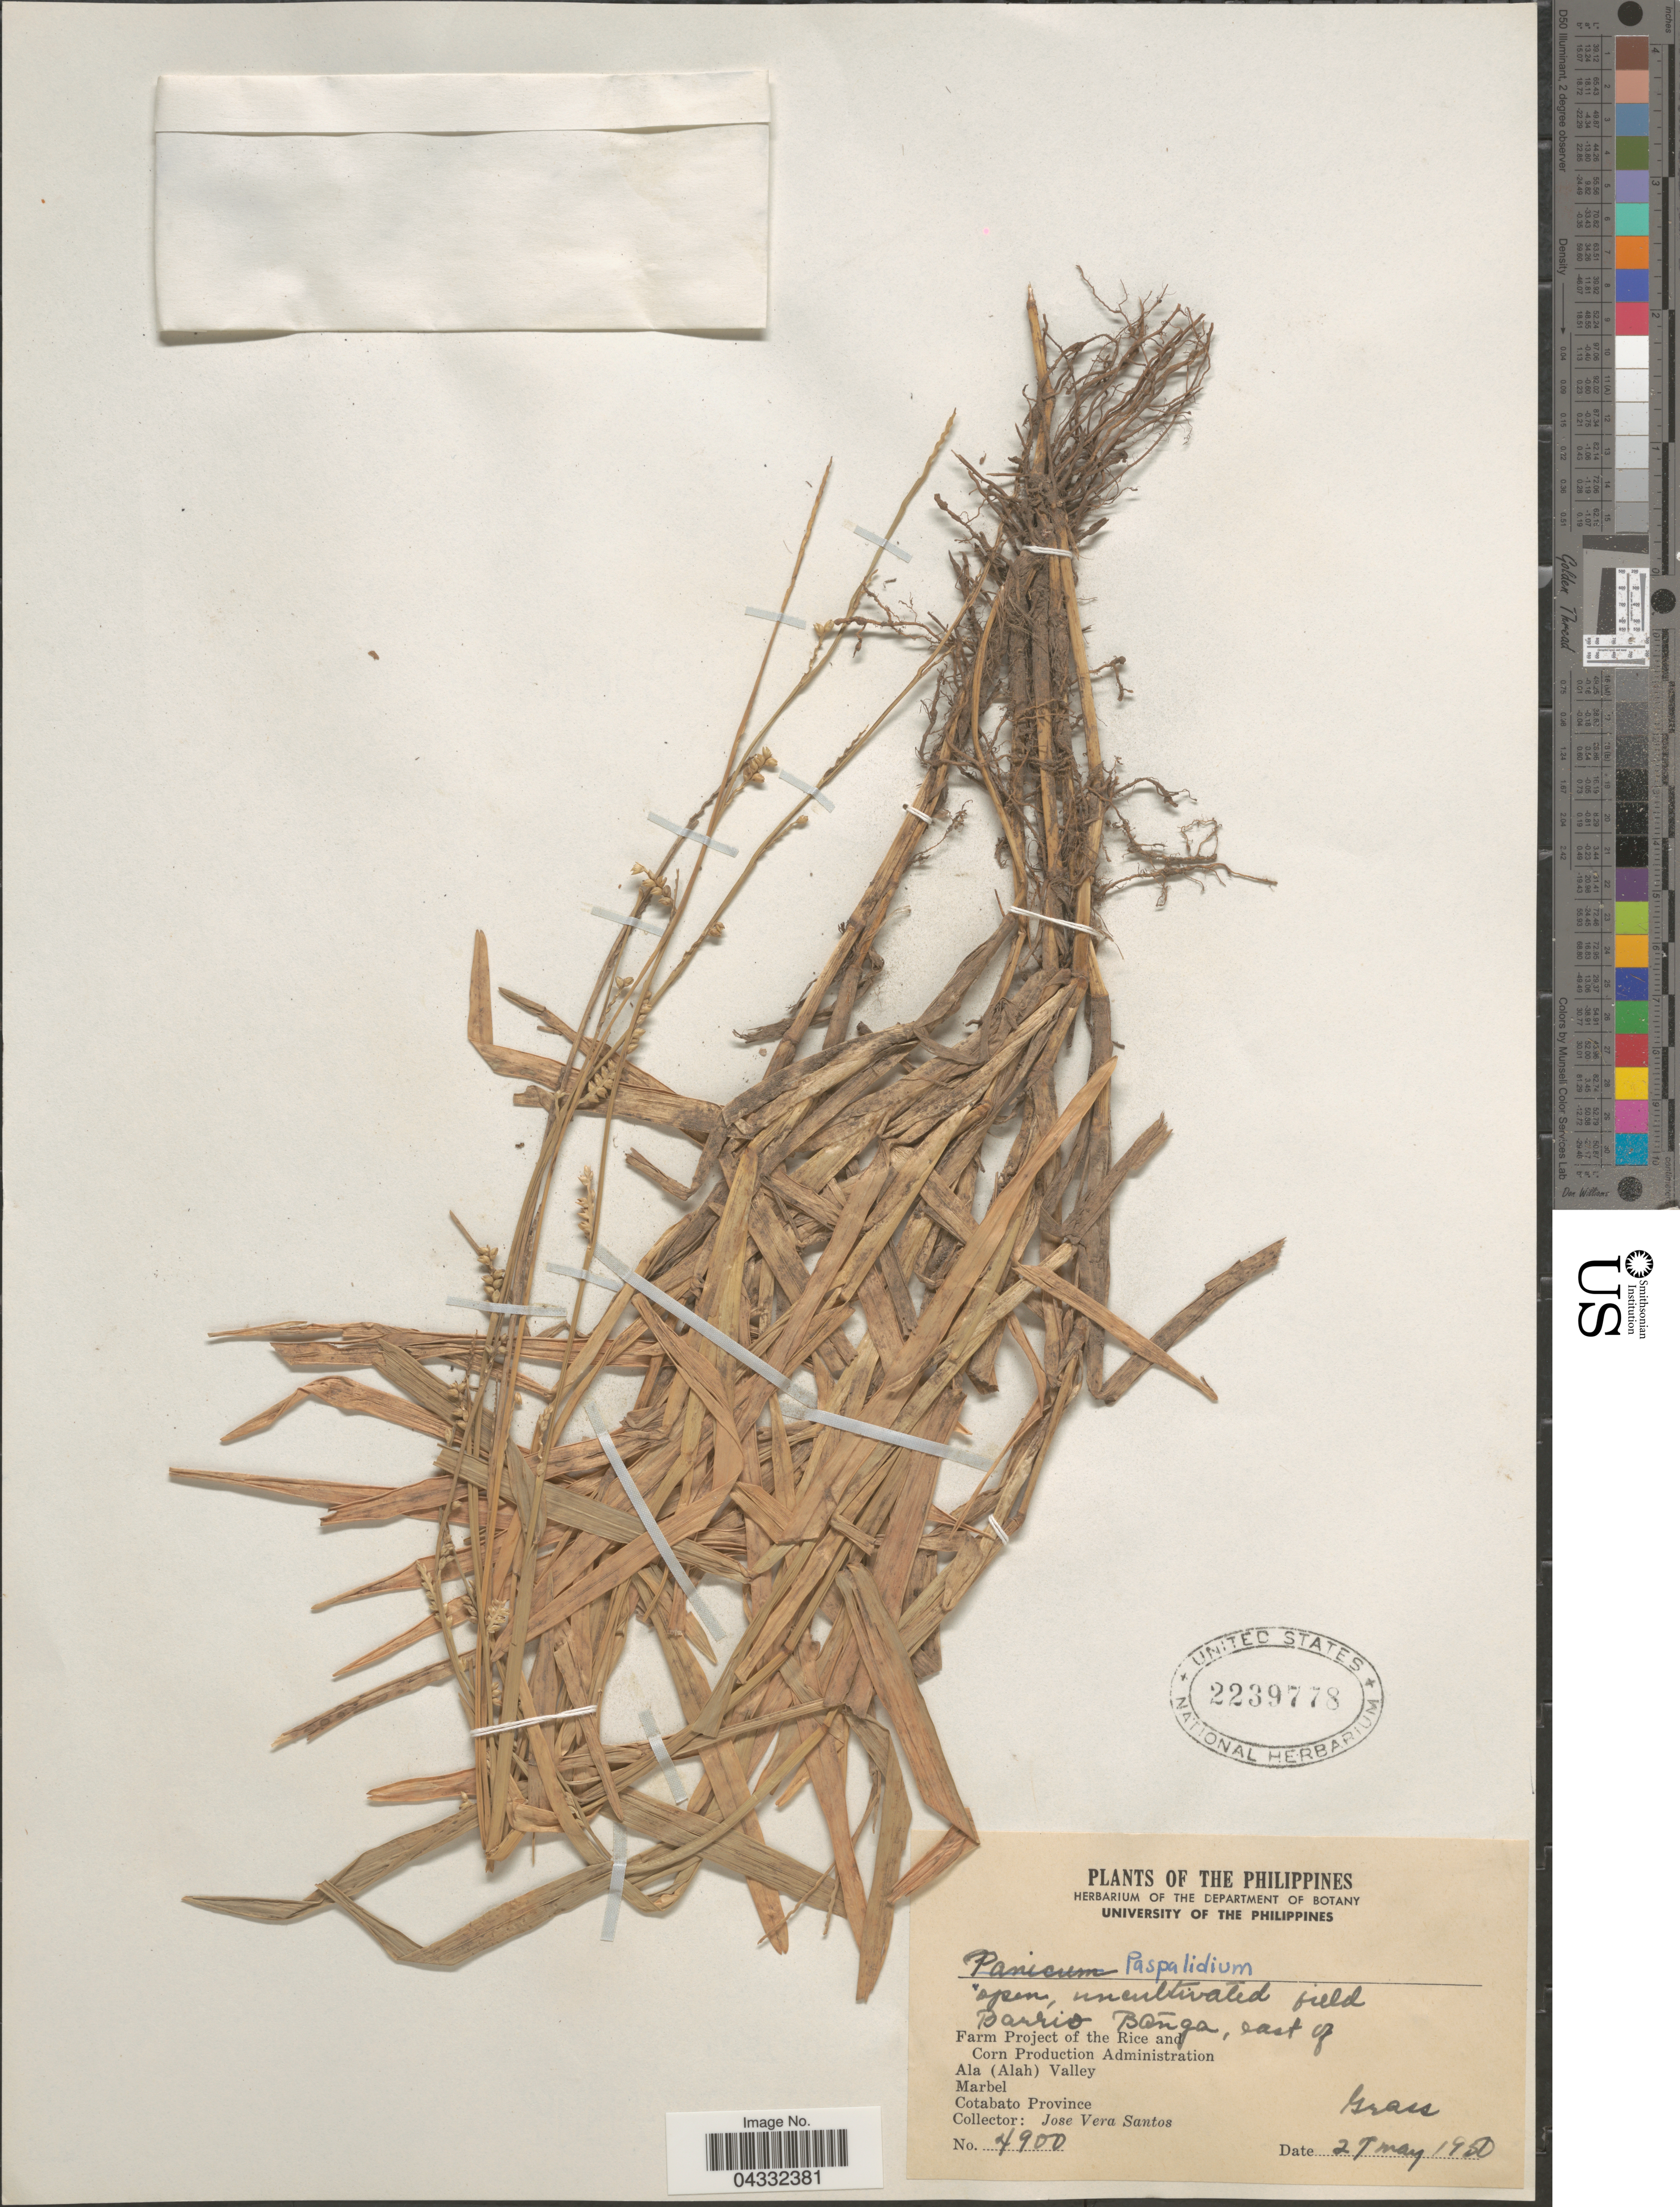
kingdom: Plantae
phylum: Tracheophyta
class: Liliopsida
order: Poales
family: Poaceae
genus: Setaria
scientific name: Setaria sp.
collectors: J. V. Santos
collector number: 4900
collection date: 1950-05-27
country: Philippines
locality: Barrio Bañga, east of Farm Project of the Rice and Corn Production Administration. Ala (Alah) Valley. Marbel. Cotabato Province.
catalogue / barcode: US 2239778